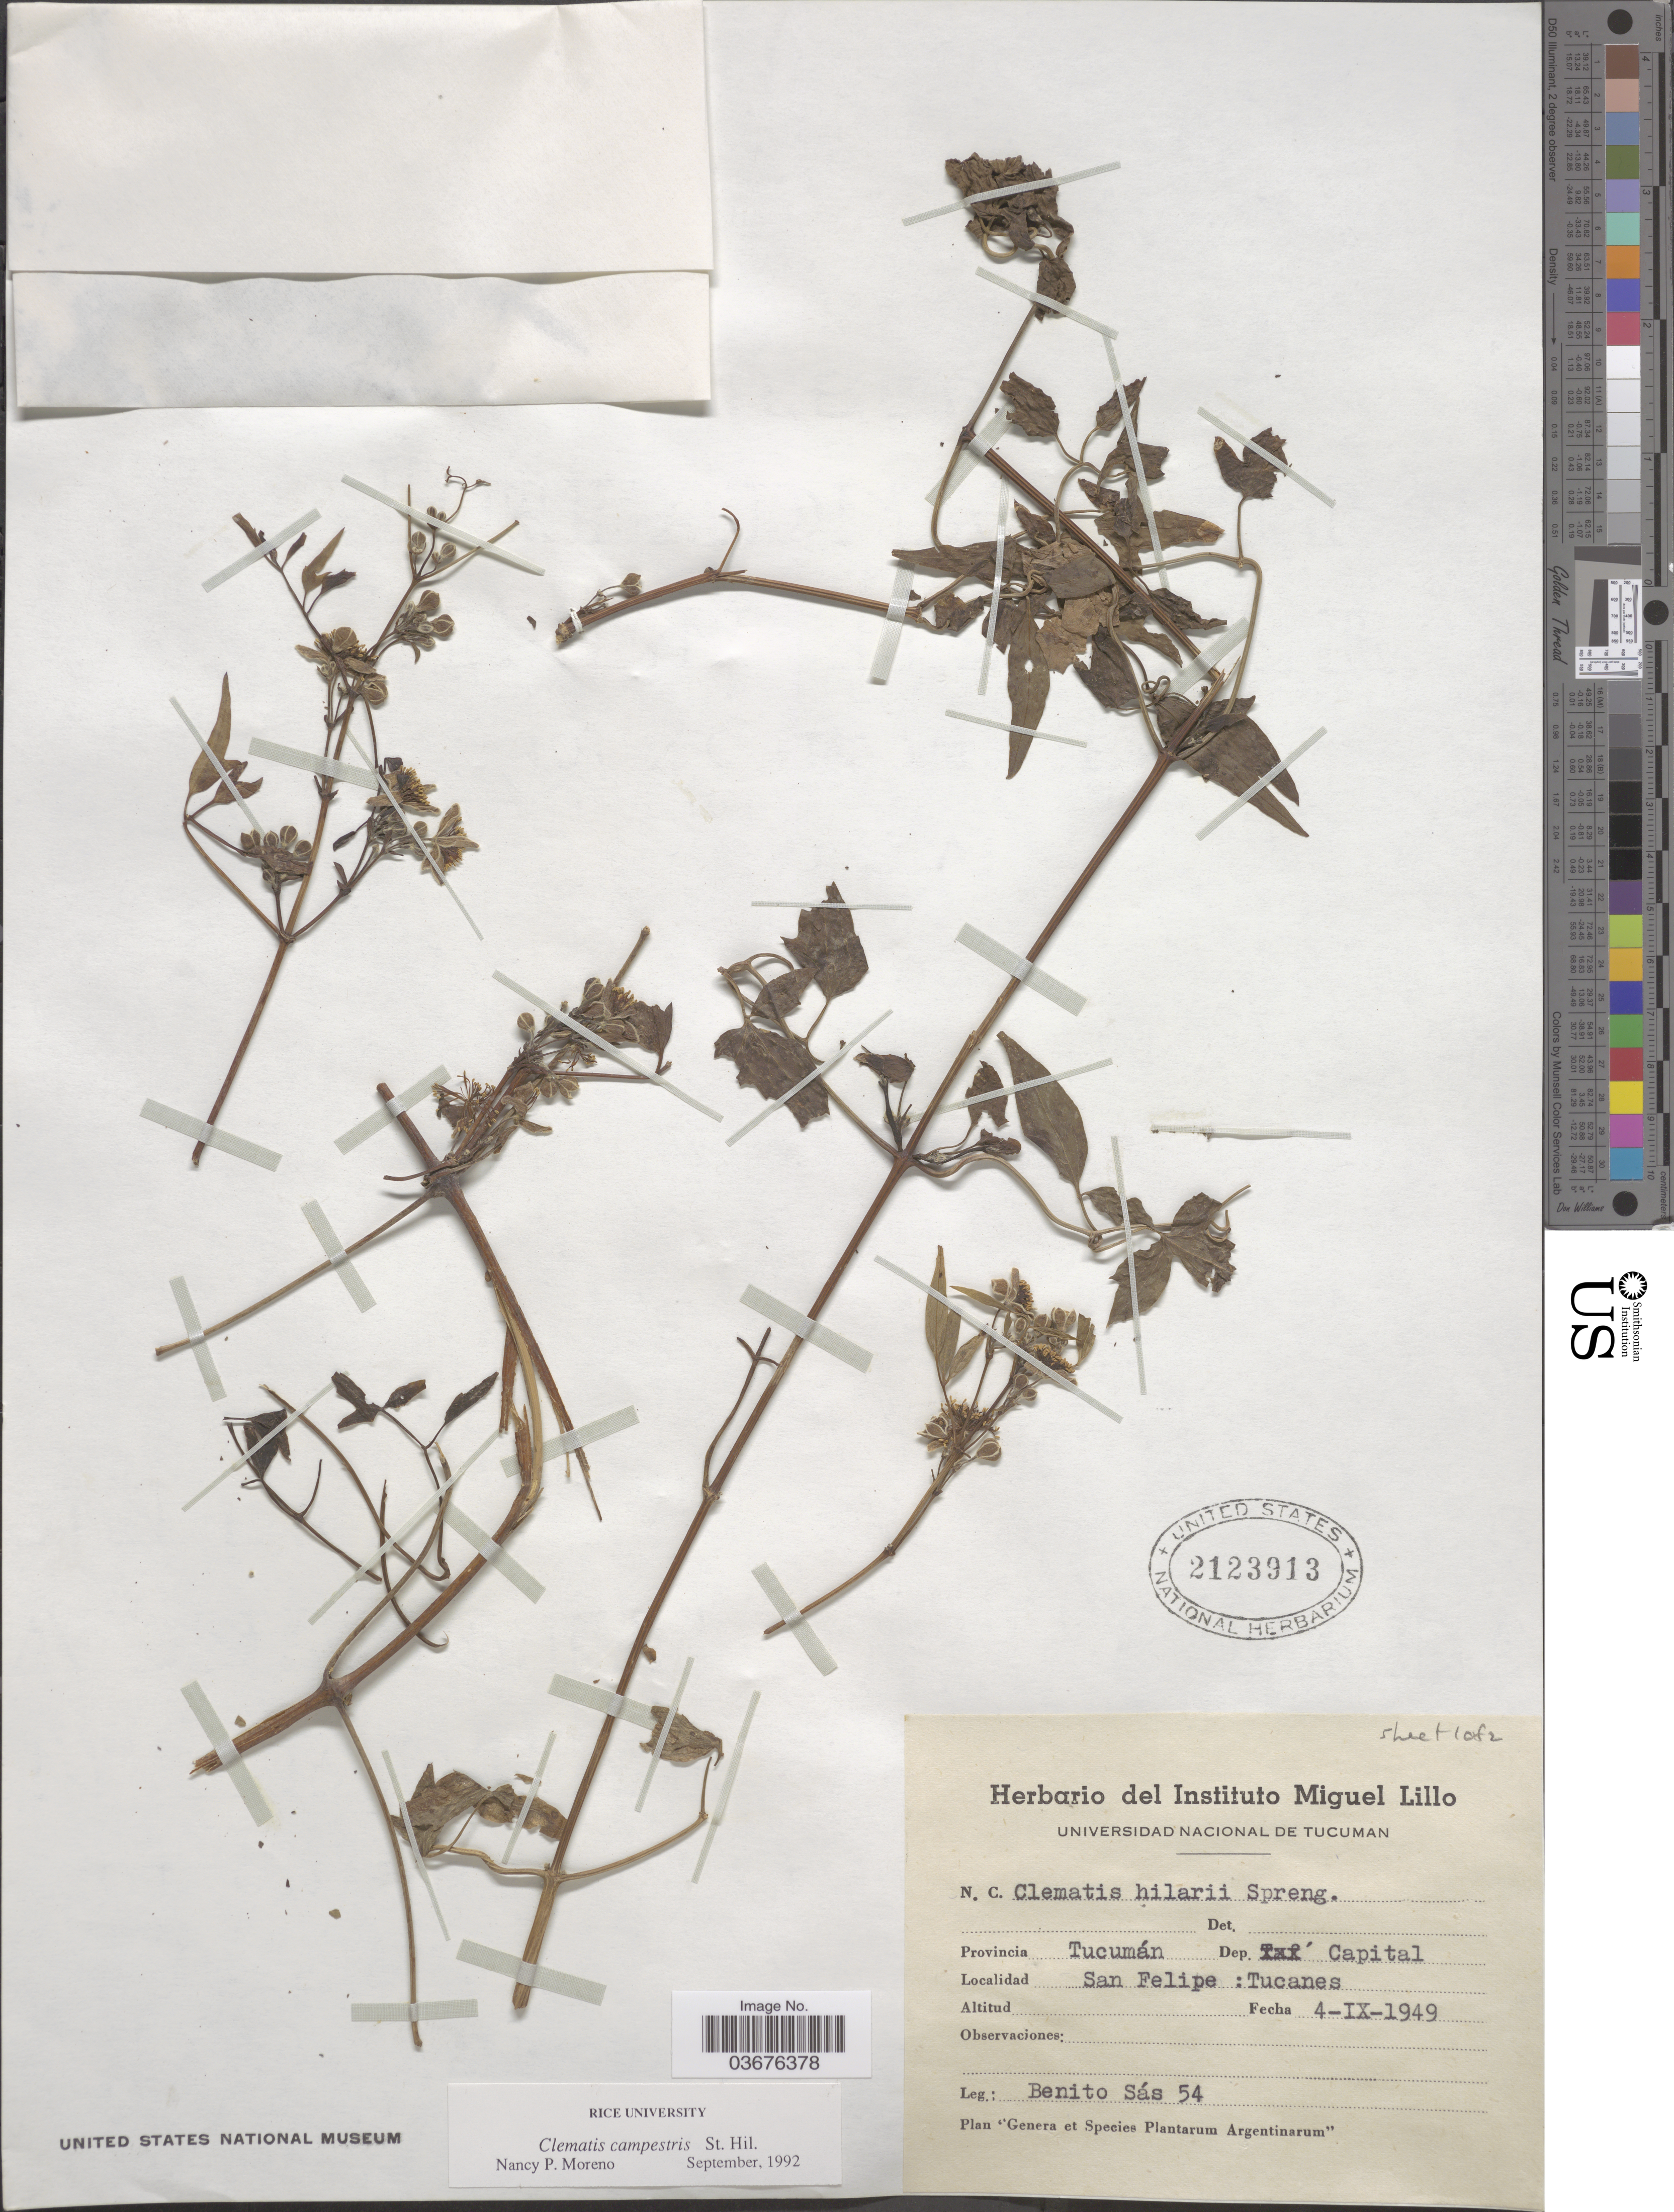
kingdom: Plantae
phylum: Tracheophyta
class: Magnoliopsida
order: Ranunculales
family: Ranunculaceae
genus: Clematis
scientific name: Clematis campestris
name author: A. St.-Hil.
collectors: B. Sás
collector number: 54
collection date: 1949-09-04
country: Argentina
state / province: Tucuman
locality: Dep. Capital. San Felipe: Tucanes.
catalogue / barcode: US 2123913